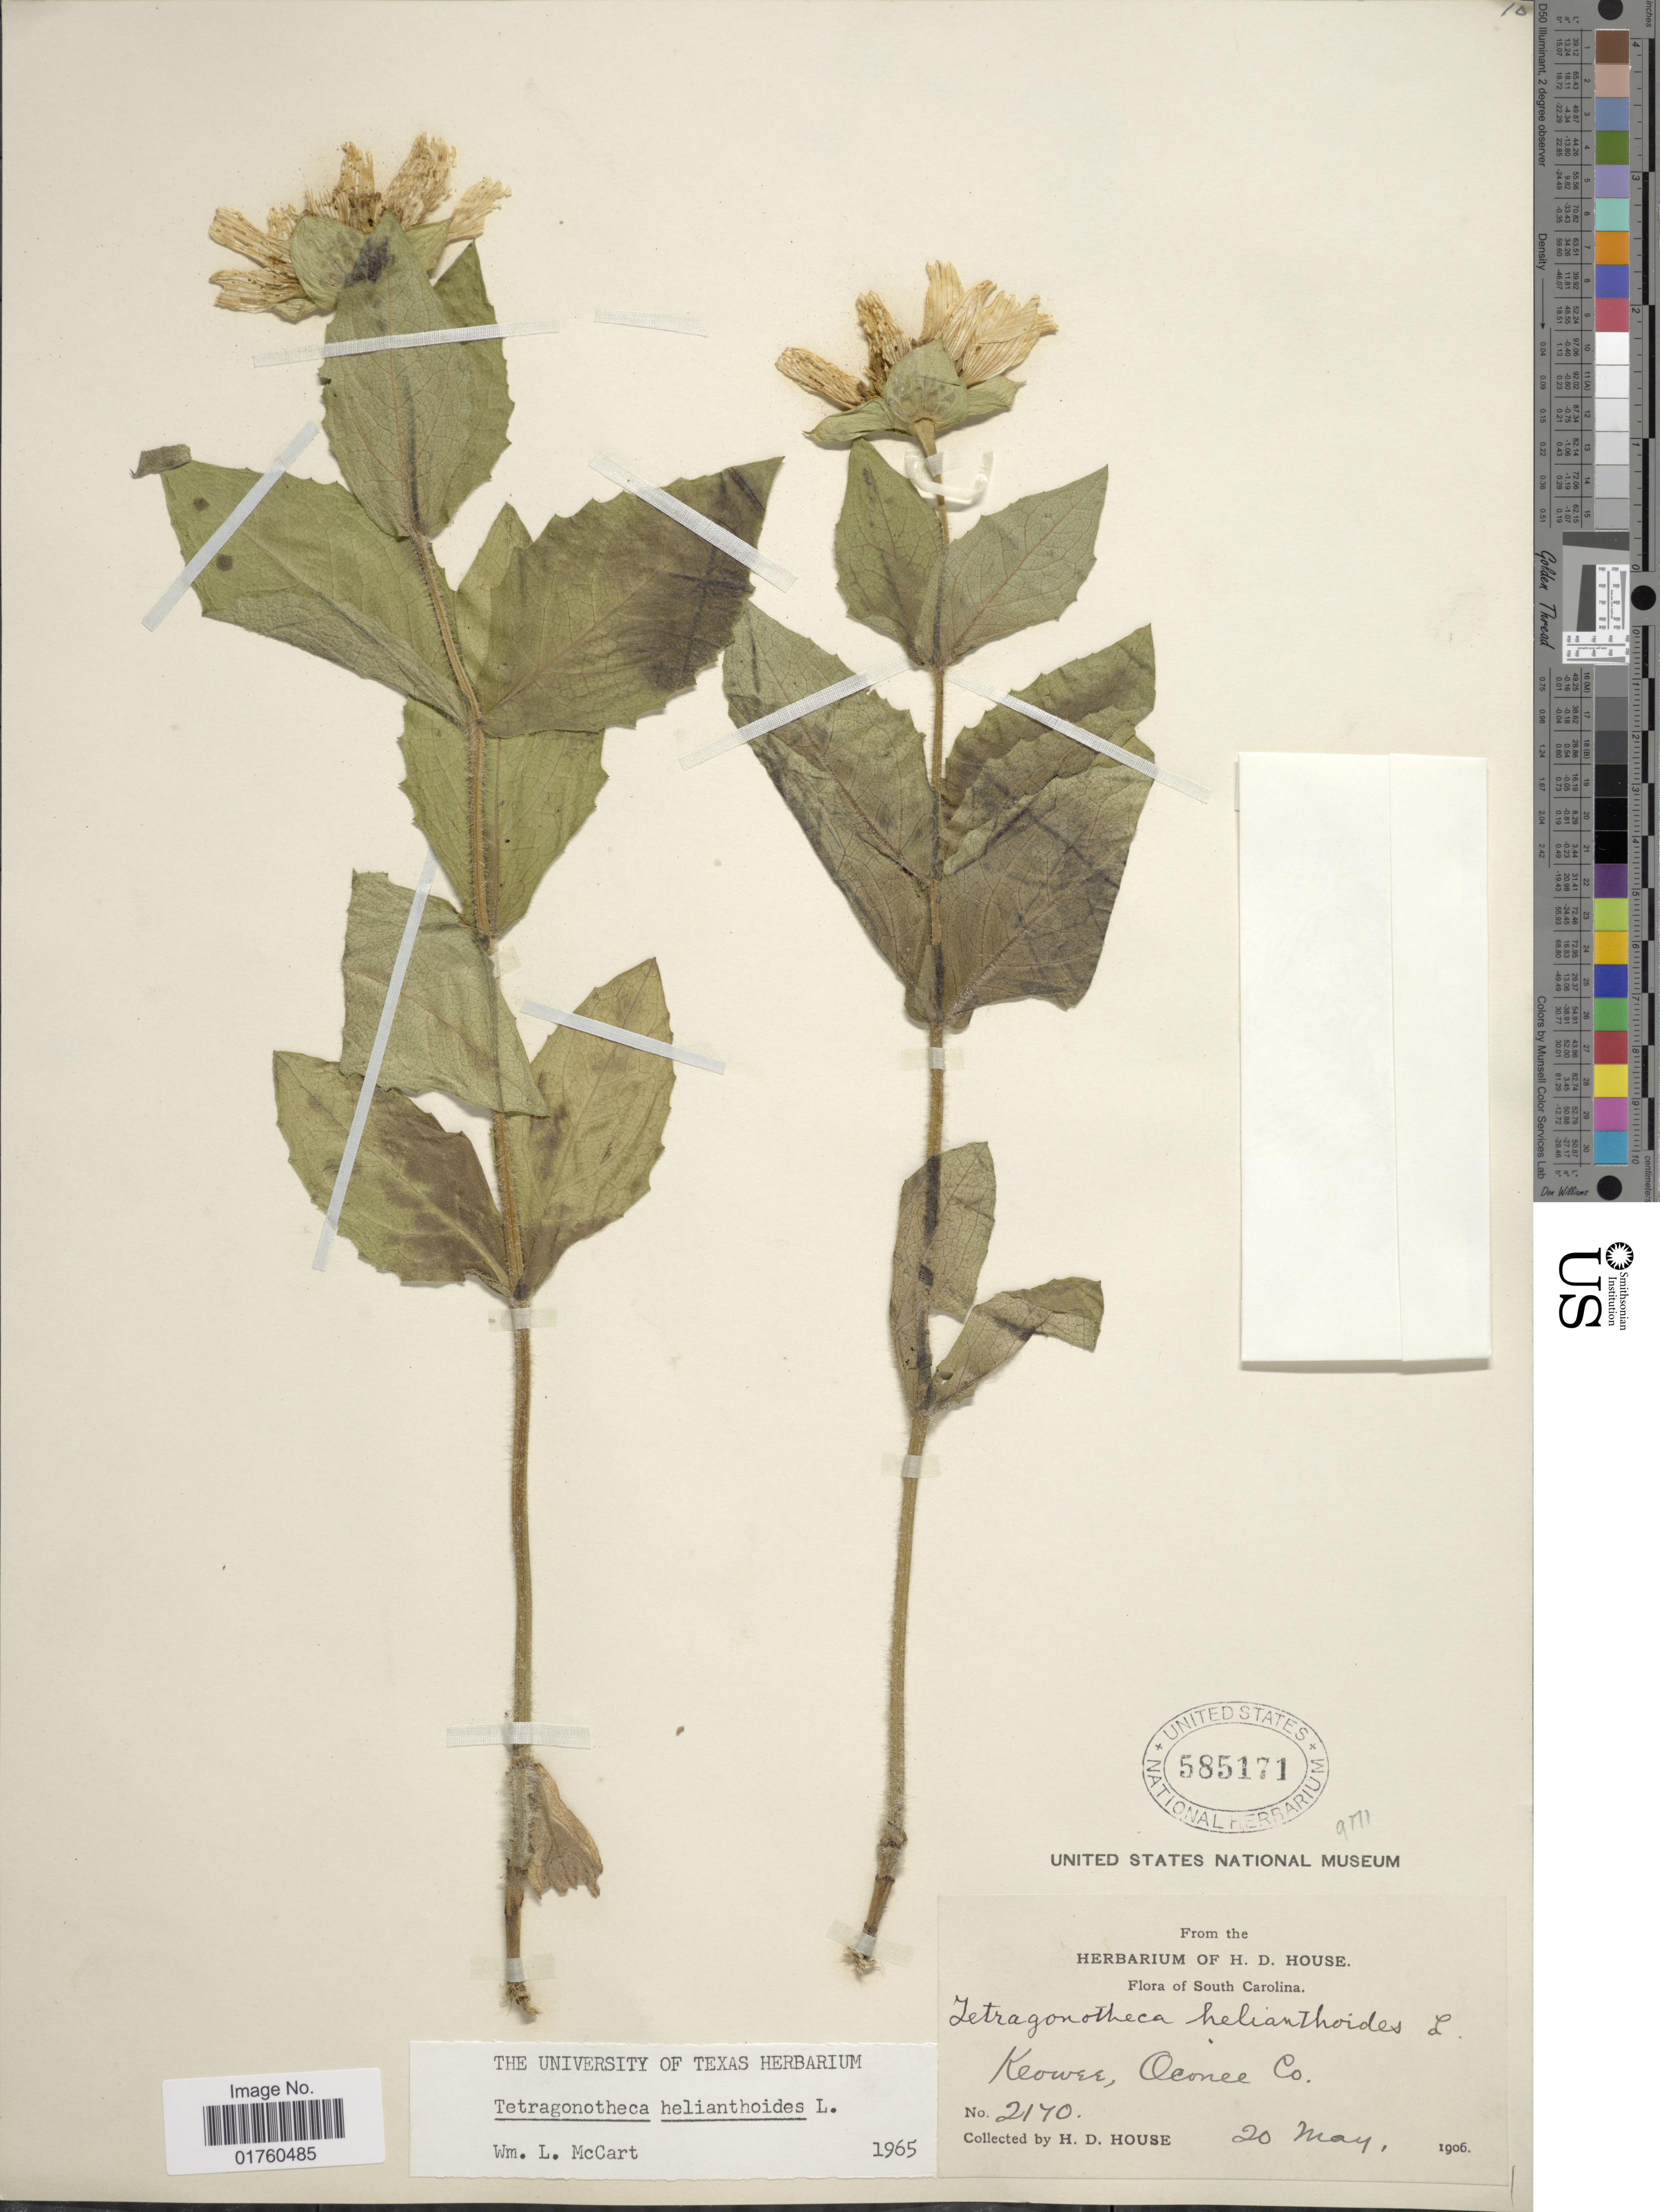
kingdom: Plantae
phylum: Tracheophyta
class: Magnoliopsida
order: Asterales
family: Asteraceae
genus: Tetragonotheca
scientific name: Tetragonotheca helianthoides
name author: L.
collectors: H. D. House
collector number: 2170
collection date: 1906-05-20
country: United States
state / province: South Carolina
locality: Keowee, Oconee Co.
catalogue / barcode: US 585171